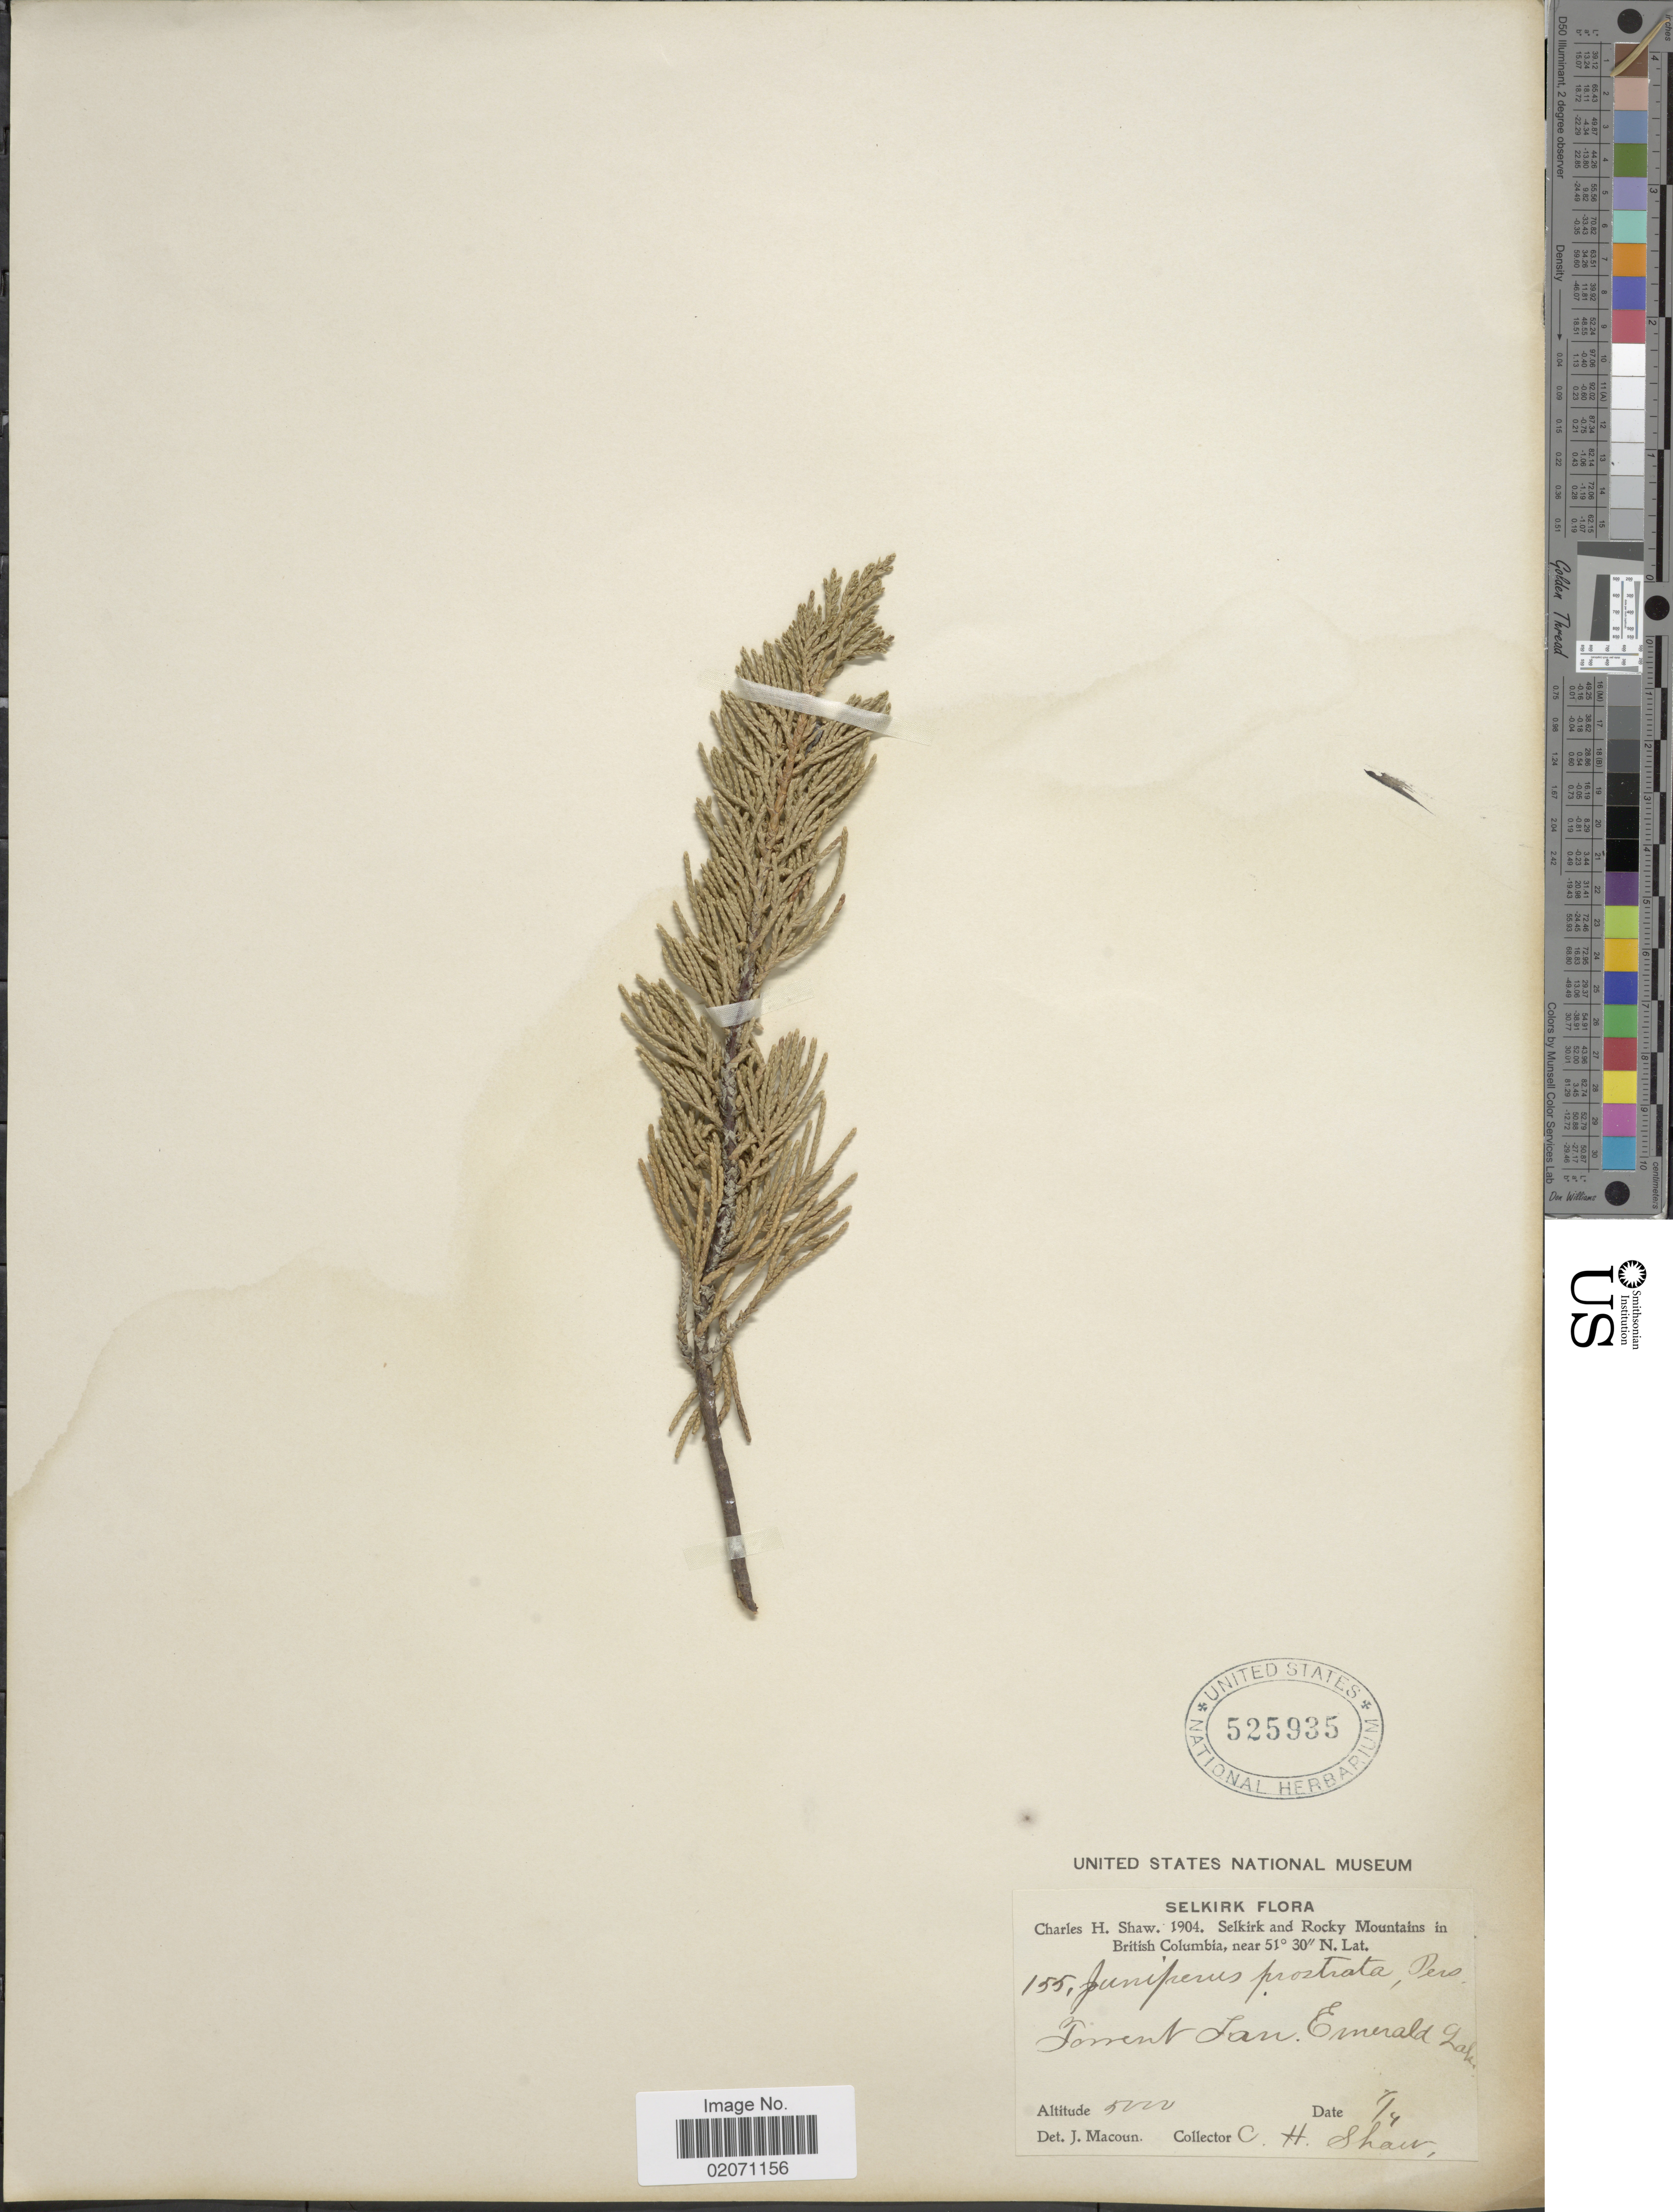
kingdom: Plantae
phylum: Tracheophyta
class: Pinopsida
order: Pinales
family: Cupressaceae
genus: Juniperus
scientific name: Juniperus horizontalis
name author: Moench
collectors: C. H. Shaw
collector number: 155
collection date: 1904-04-07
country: Canada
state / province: British Columbia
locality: Selkirk and Rocky Mountains, Torrent Fan, Emerald Lake.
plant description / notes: Precise locality edit: Corrected "Selkirk Flora, Selkirk and Rocky Mountains in British Columbia, Torrent Lan, Emerald Lake" to "Selkirk and Rocky Mountains, Torrent Fan, Emerald Lake."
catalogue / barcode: US 525935